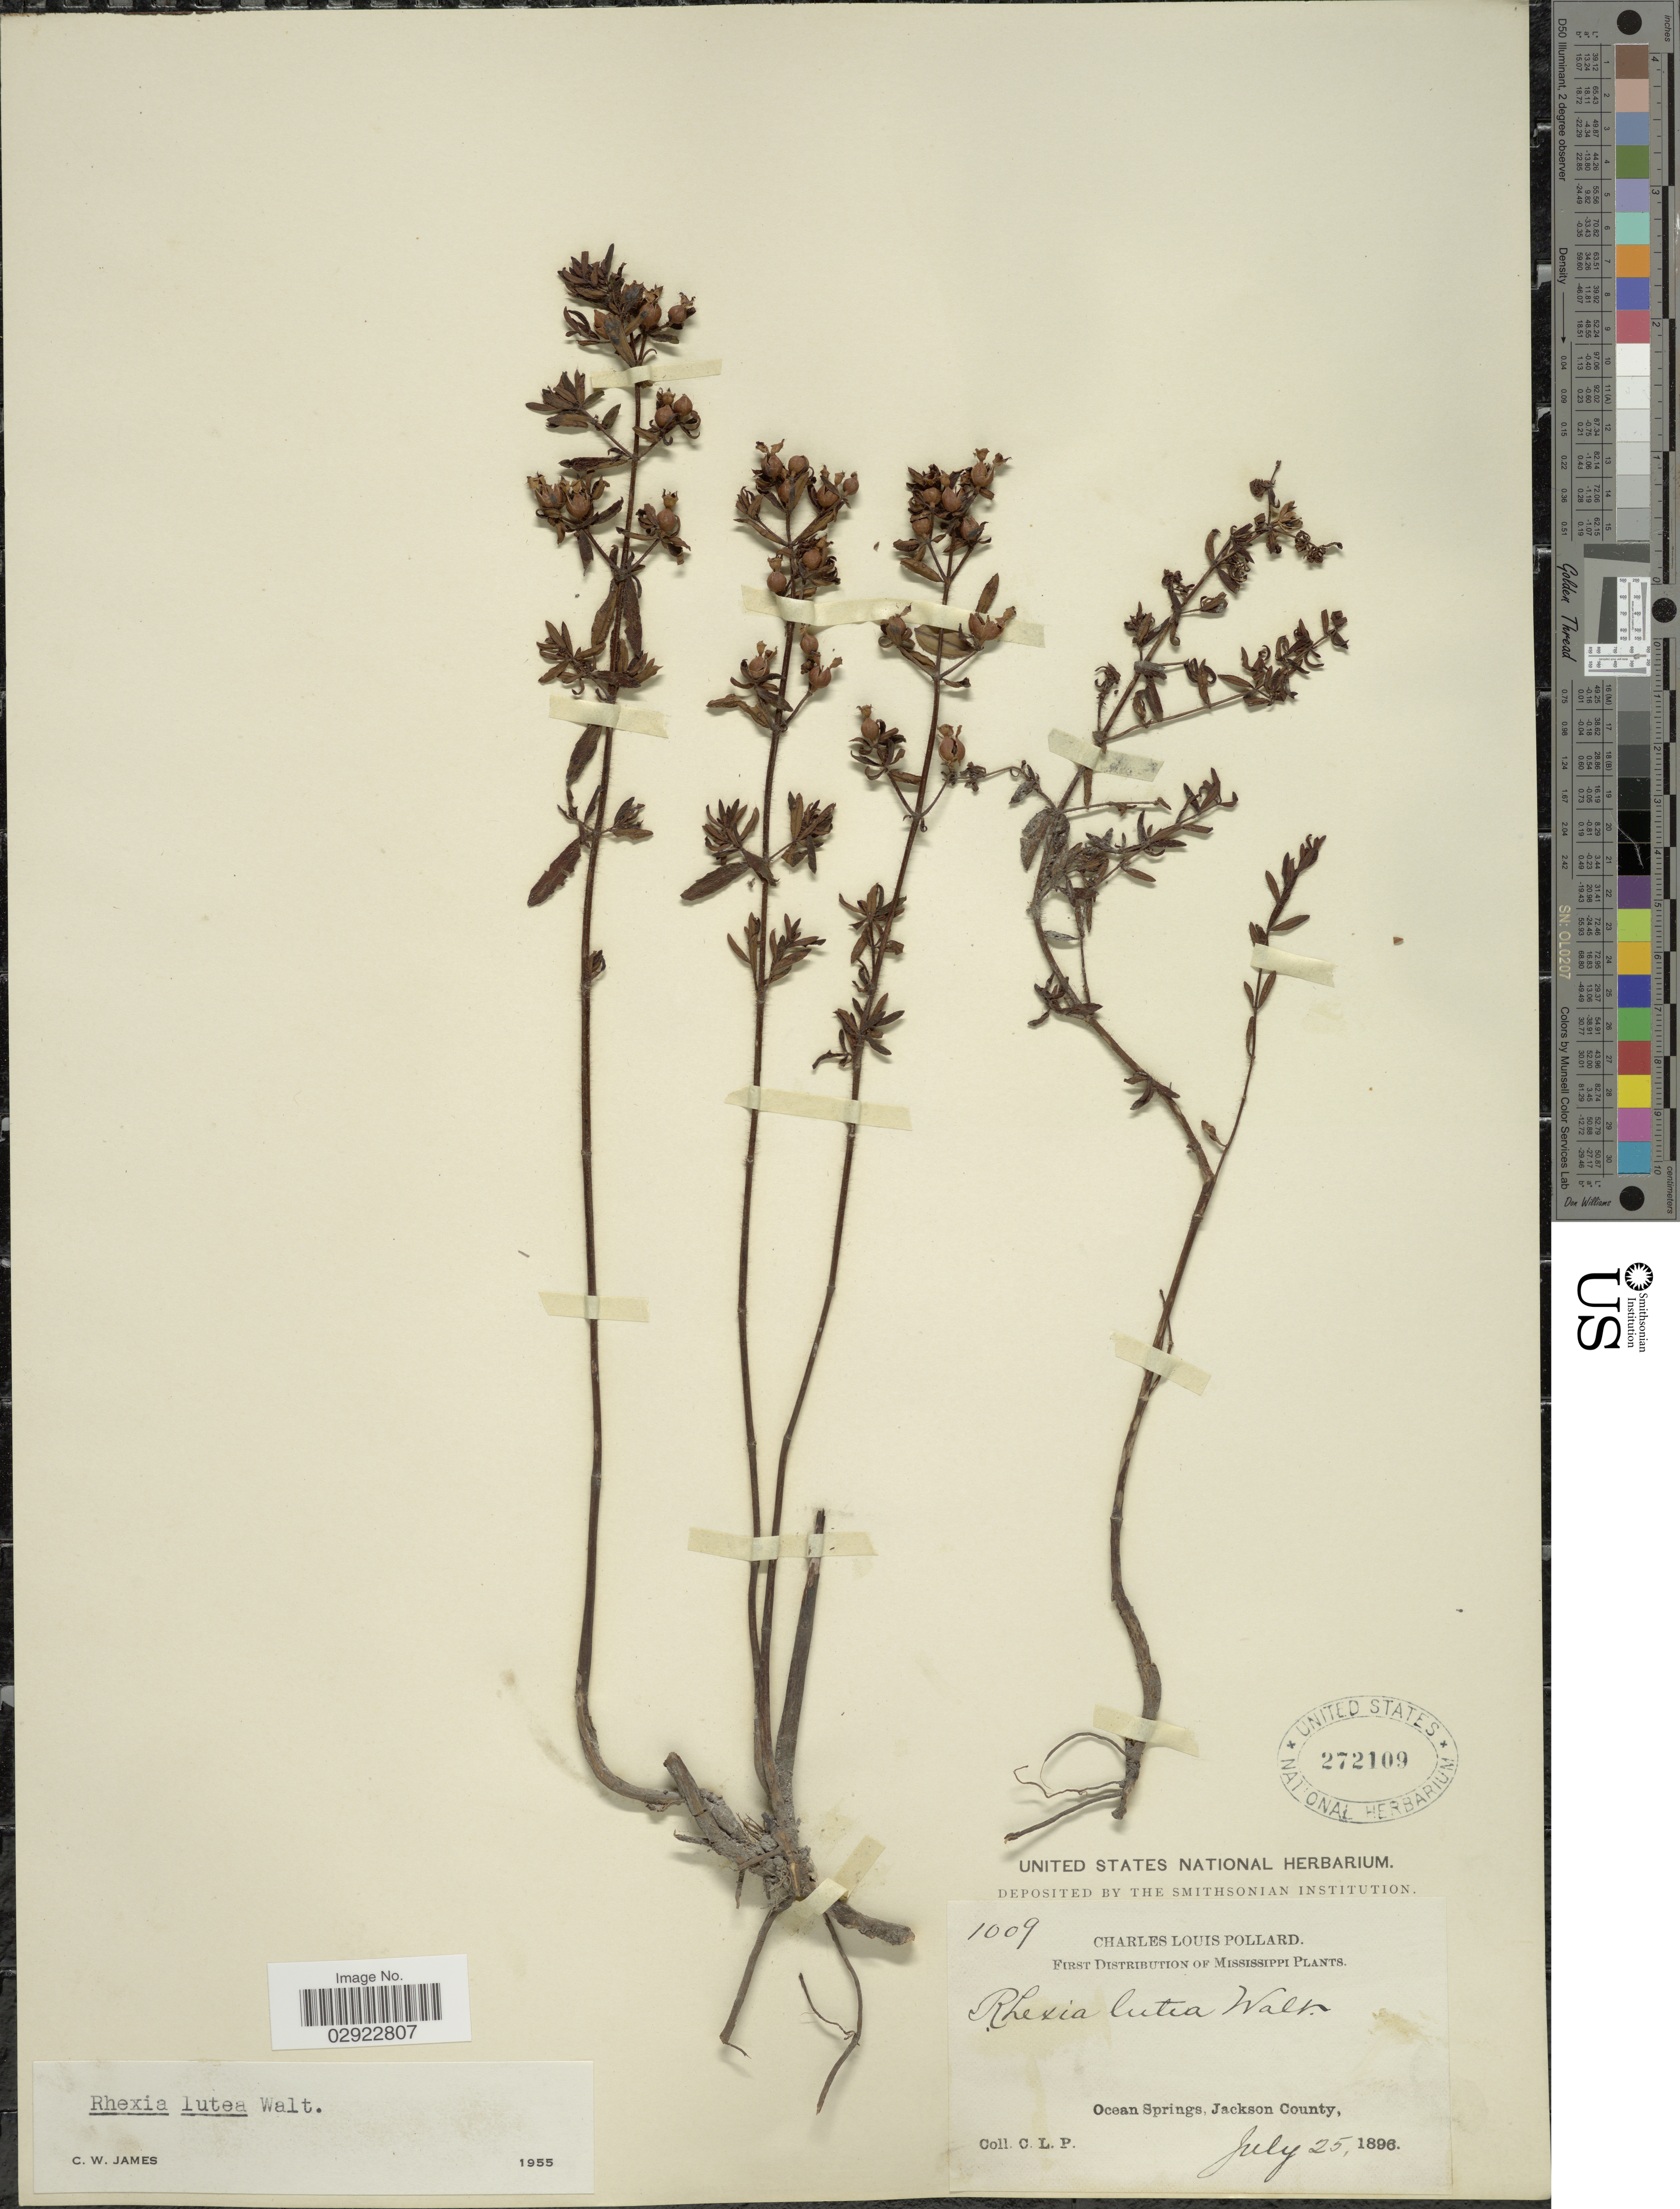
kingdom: Plantae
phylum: Tracheophyta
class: Magnoliopsida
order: Myrtales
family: Melastomataceae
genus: Rhexia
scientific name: Rhexia lutea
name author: Walter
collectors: C. L. Pollard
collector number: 1009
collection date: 1896-07-25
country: United States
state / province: Mississippi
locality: Ocean Springs, Jackson County.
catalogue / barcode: US 272109